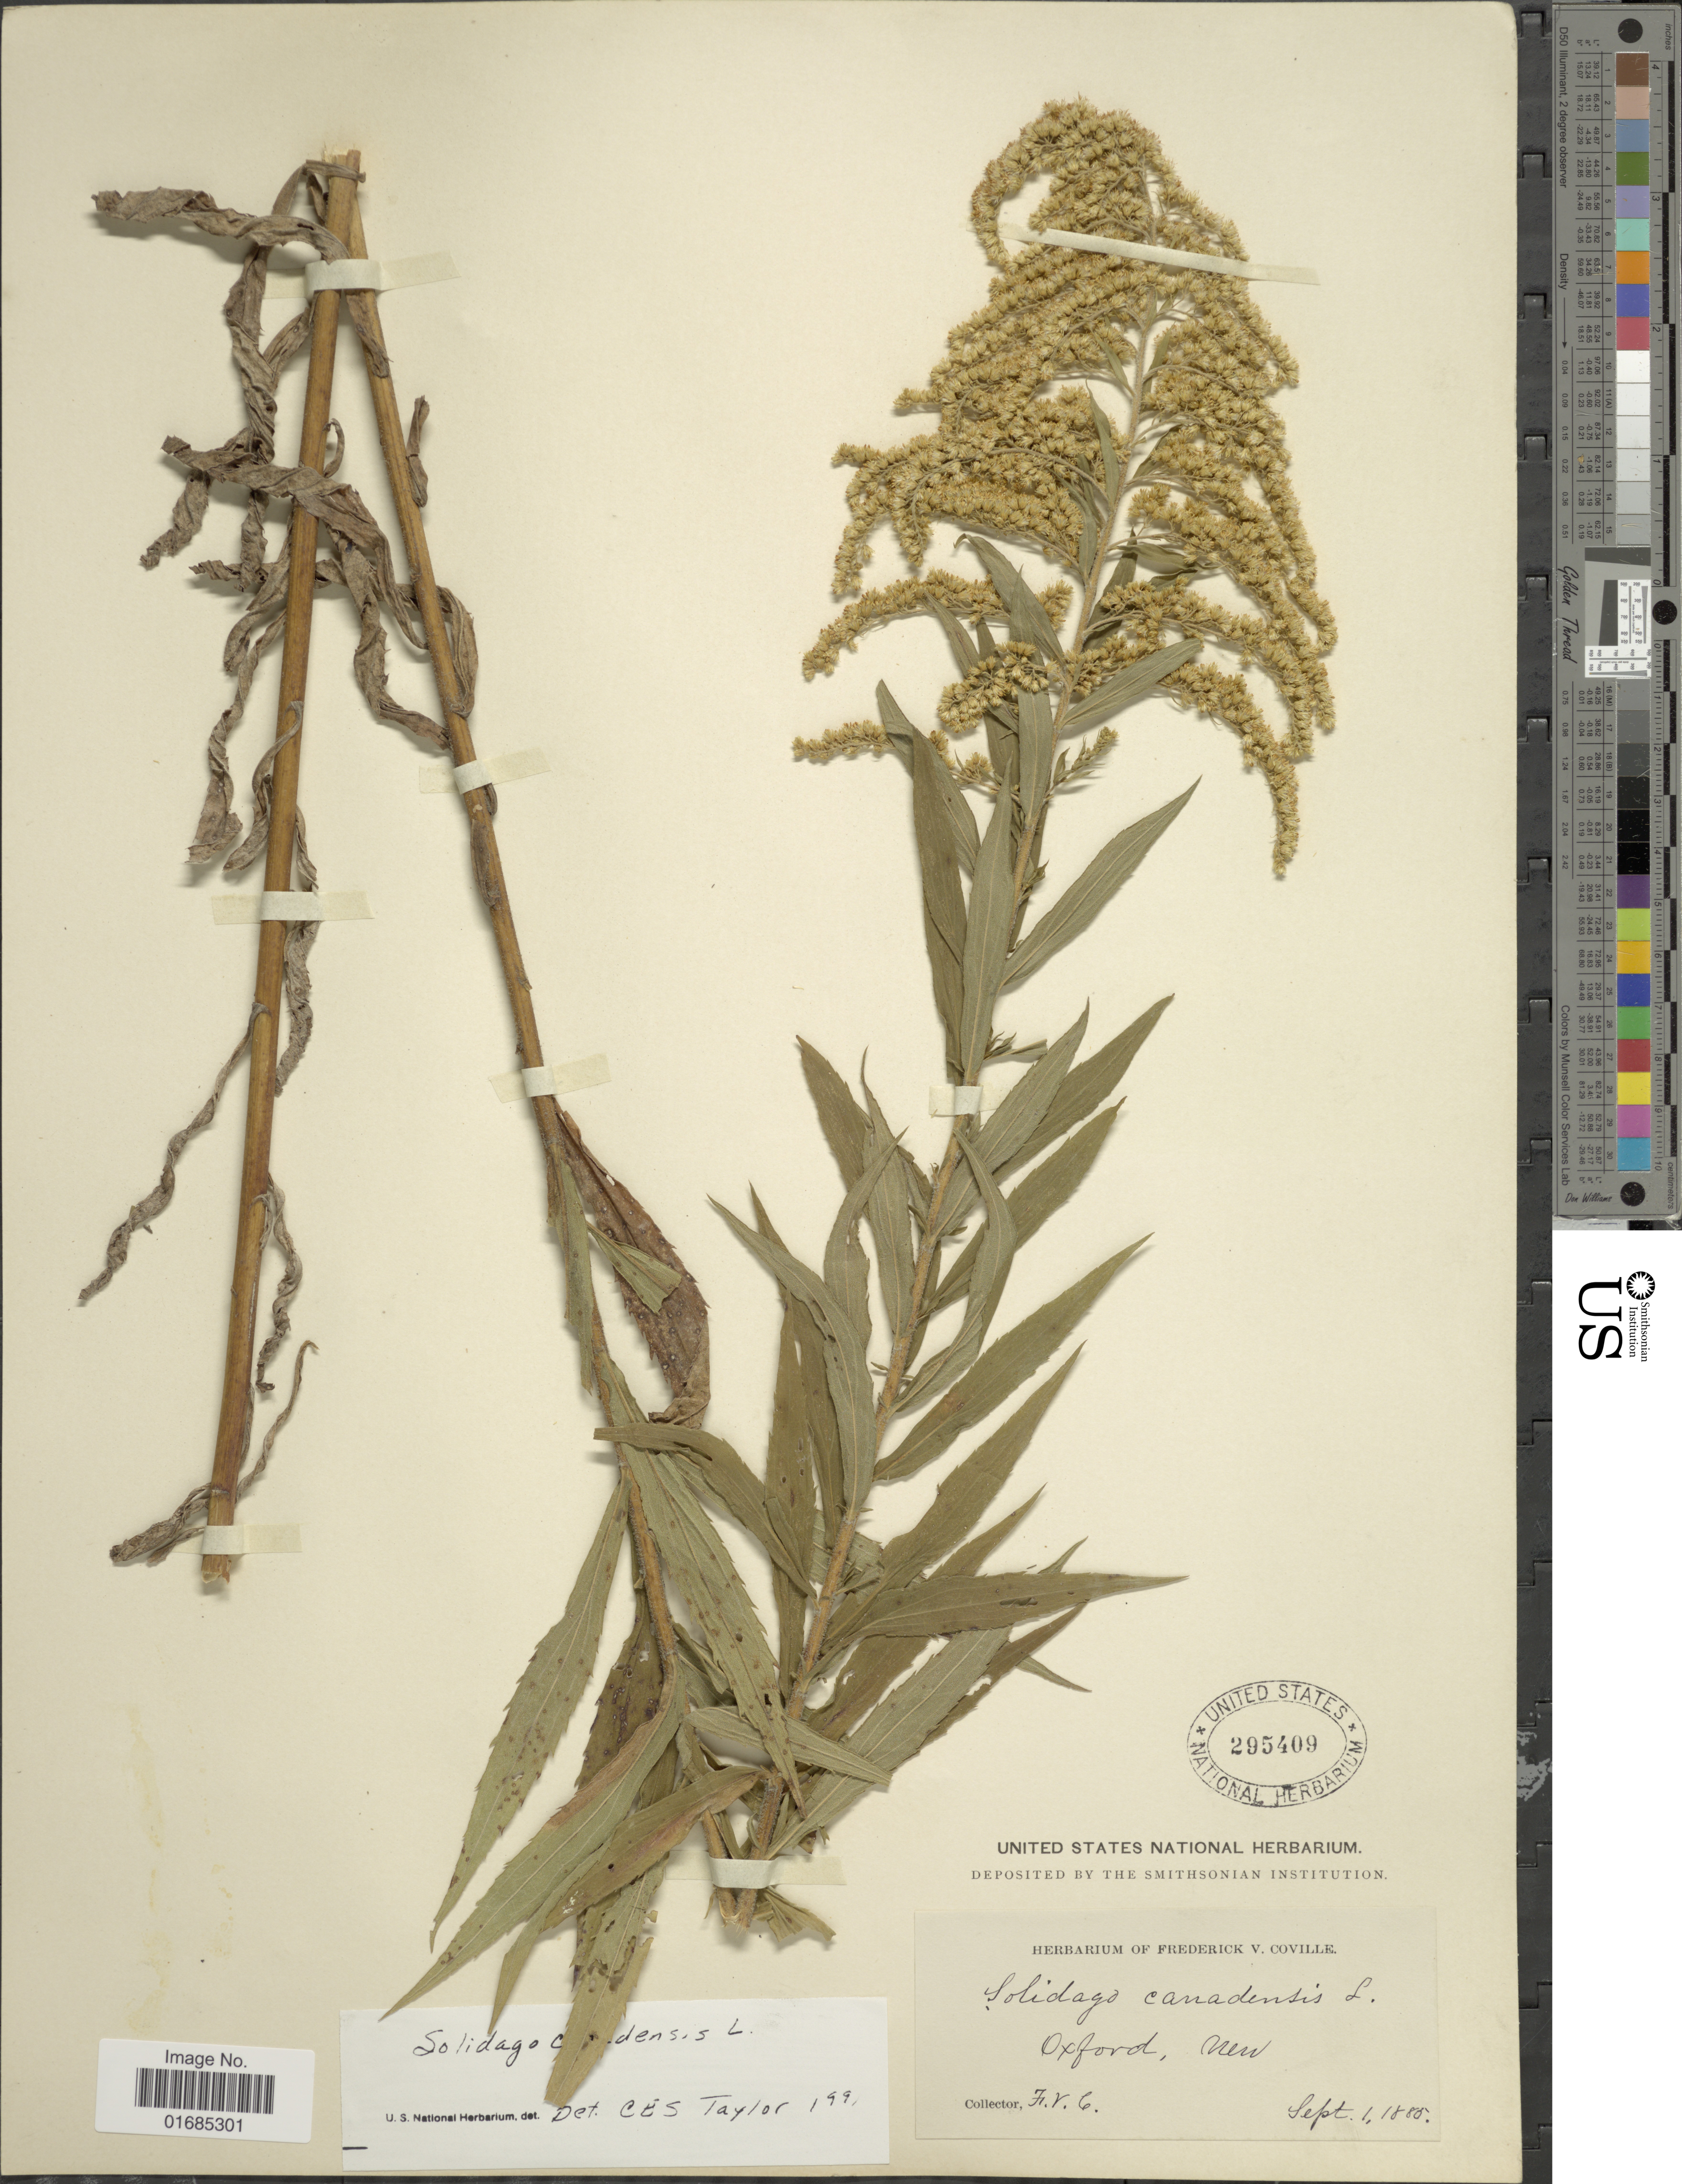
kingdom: Plantae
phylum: Tracheophyta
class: Magnoliopsida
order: Asterales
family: Asteraceae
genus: Solidago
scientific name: Solidago canadensis var. canadensis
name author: L.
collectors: F. V. Coville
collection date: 1885-09-01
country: United States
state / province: New York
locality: Oxford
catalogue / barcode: US 295409